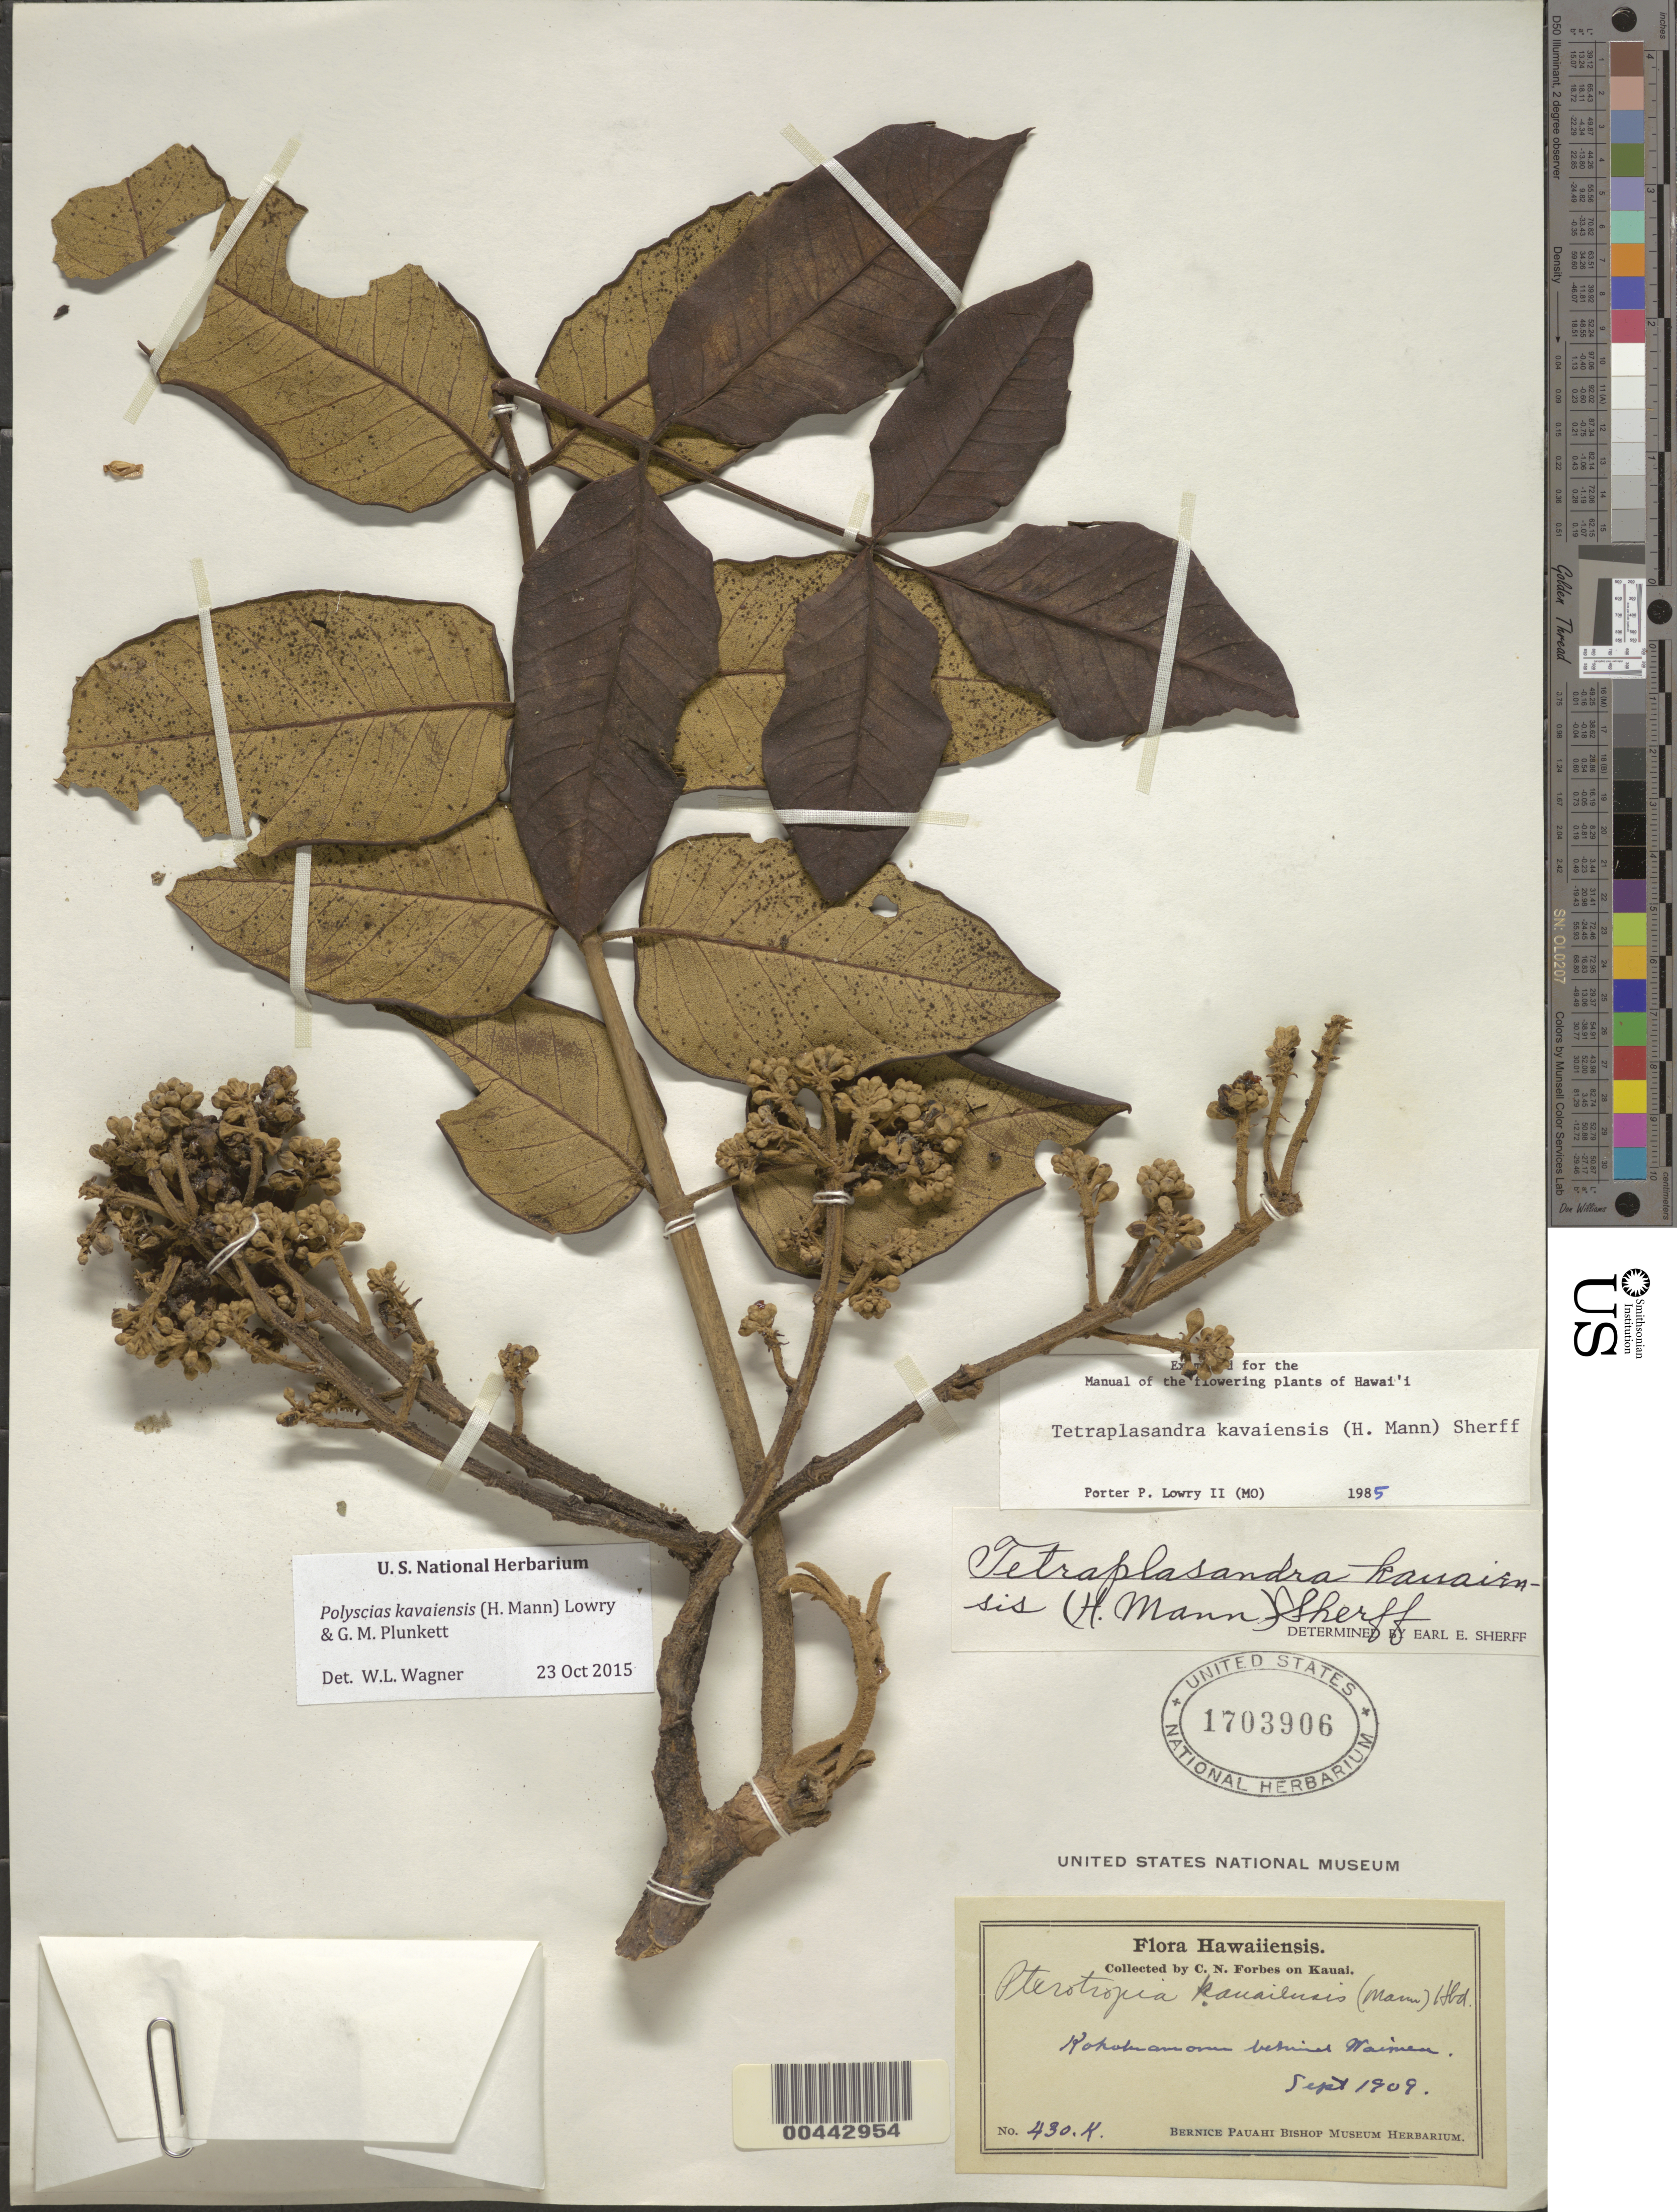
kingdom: Plantae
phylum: Tracheophyta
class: Magnoliopsida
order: Apiales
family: Araliaceae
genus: Polyscias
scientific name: Polyscias kavaiensis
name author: (H. Mann) Lowry & G. M. Plunkett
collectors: C. N. Forbes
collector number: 430.K.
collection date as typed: Sep 1909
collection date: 1909-09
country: United States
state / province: Hawaii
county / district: Kauai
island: Kaua'i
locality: Kaholuamanu, behind Waimea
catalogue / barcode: US 1073906